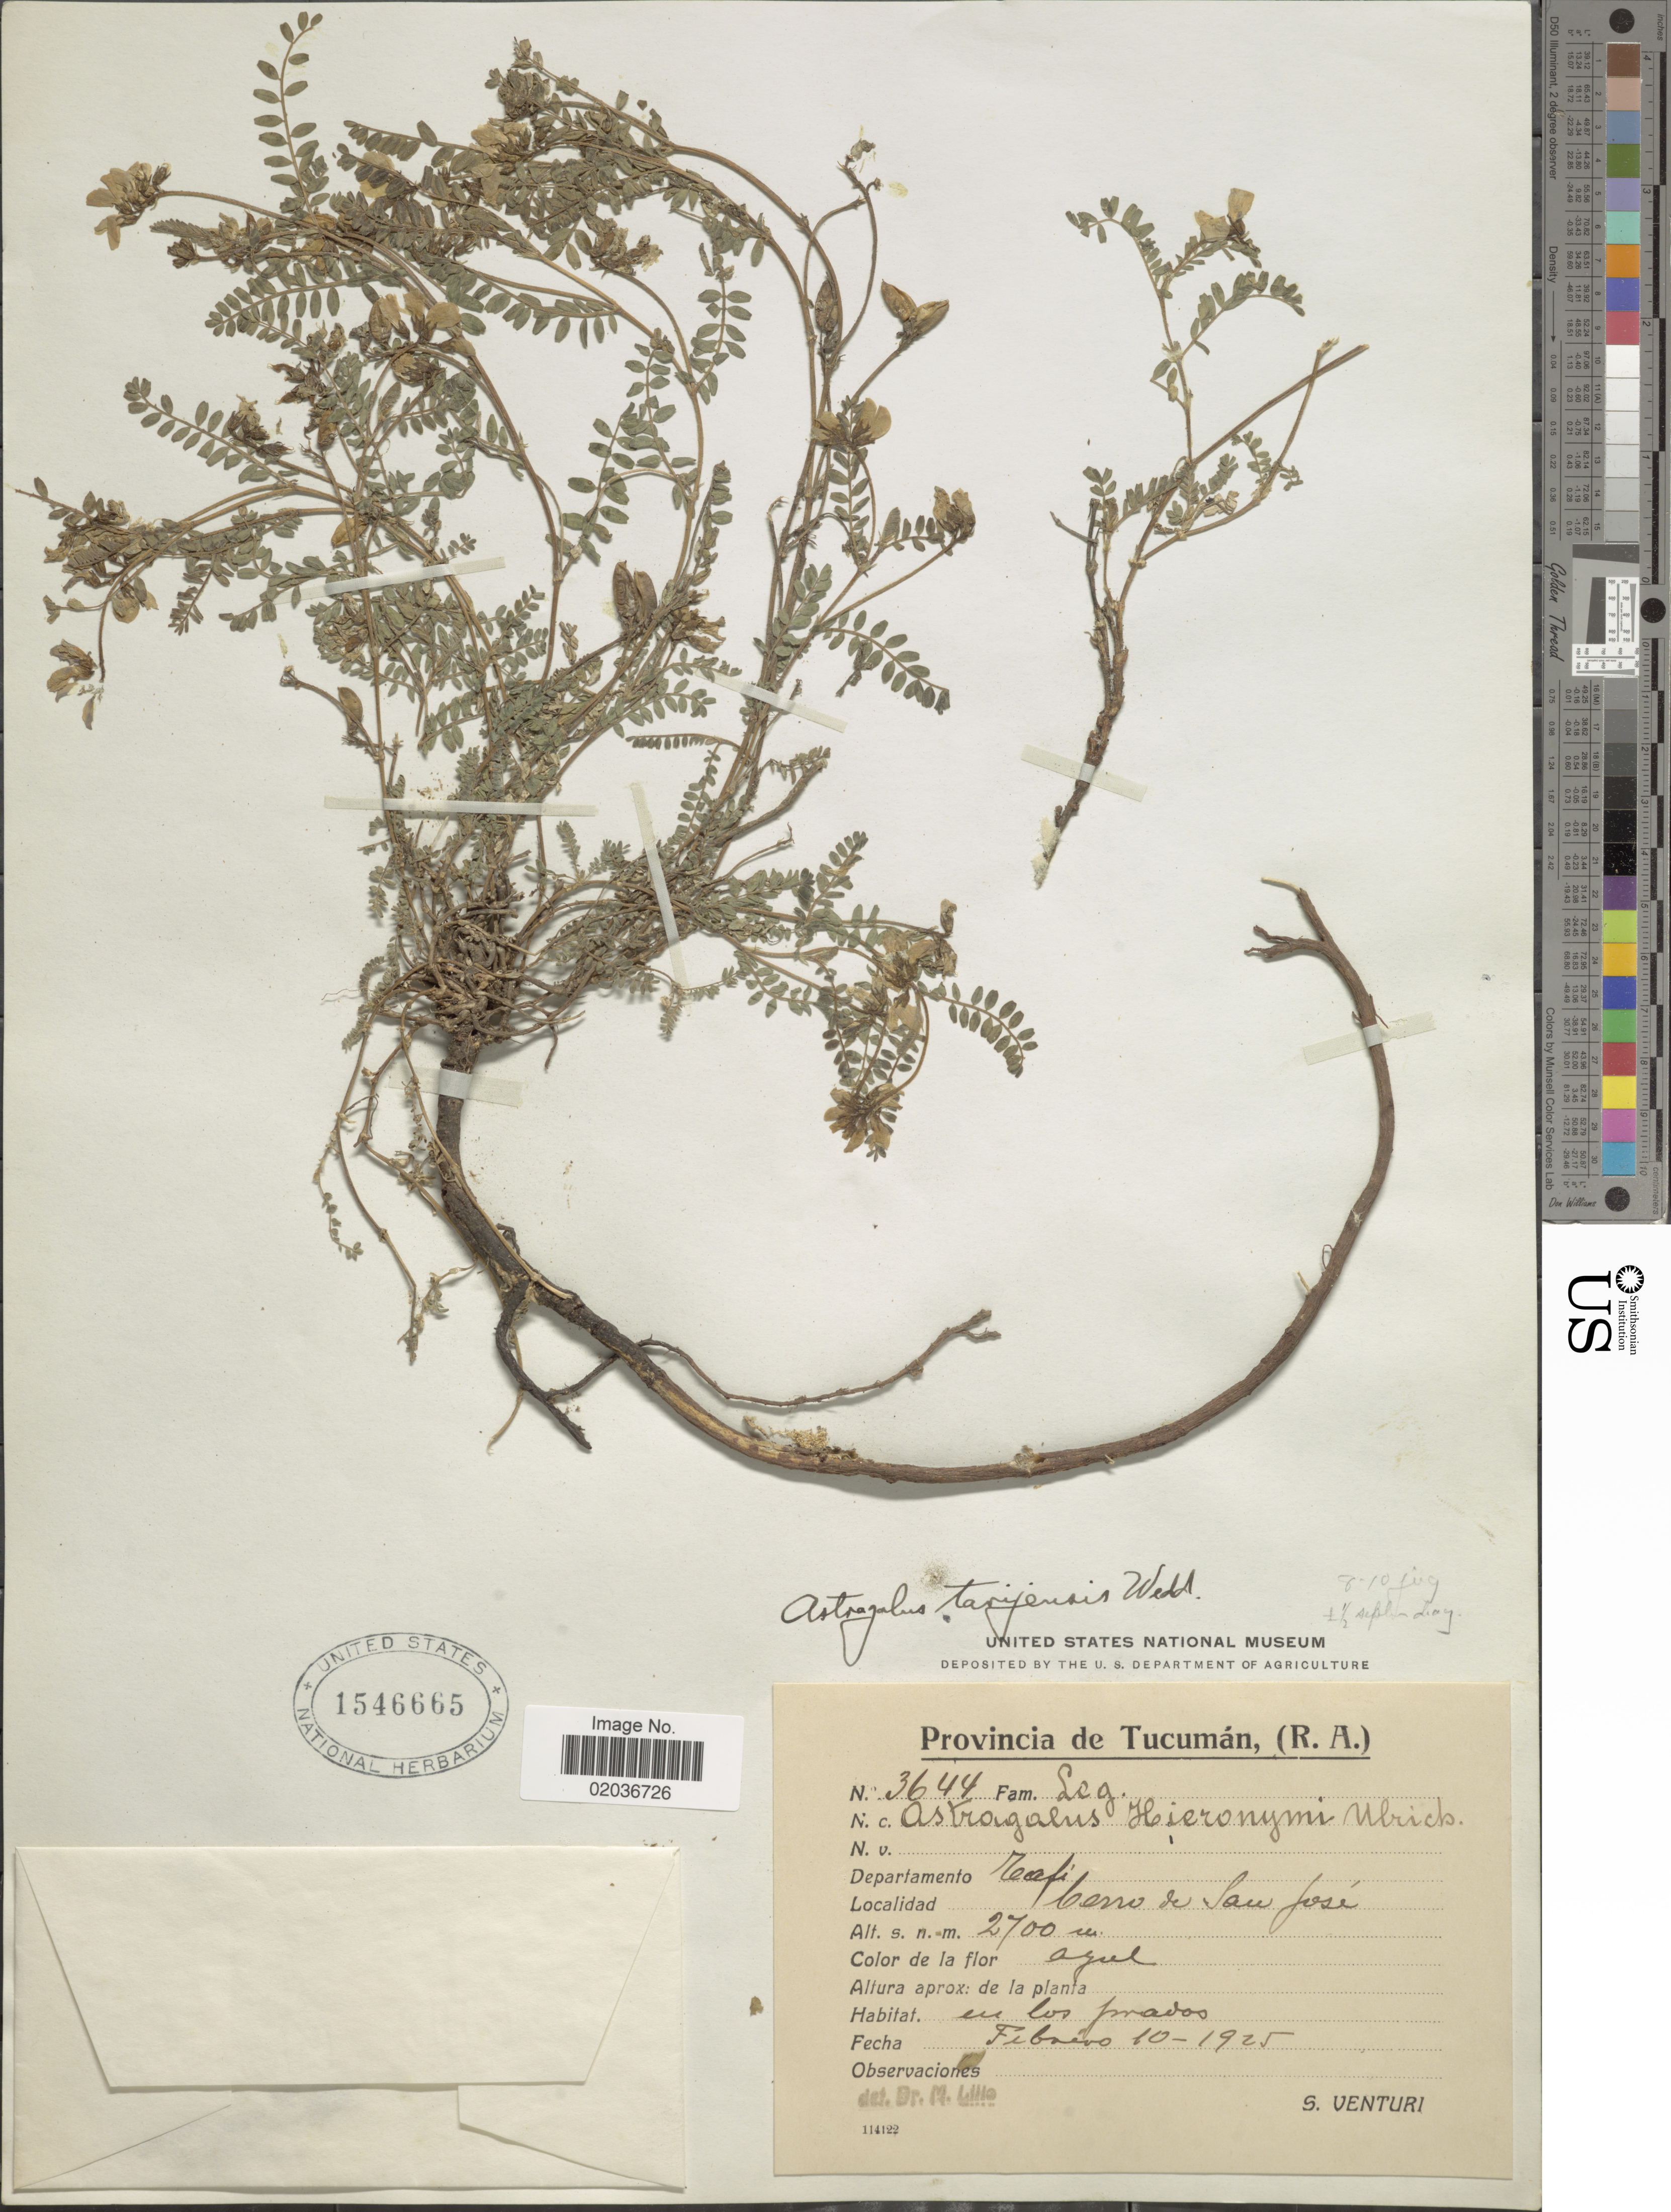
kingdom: Plantae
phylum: Tracheophyta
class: Magnoliopsida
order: Fabales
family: Fabaceae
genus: Astragalus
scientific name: Astragalus tarijensis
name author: Wedd.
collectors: S. Venturi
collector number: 3644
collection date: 1925-02-10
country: Argentina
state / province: Tucuman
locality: (R.A.), Departamento Tafi, Cerro de San José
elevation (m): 2700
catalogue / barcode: US 1546665